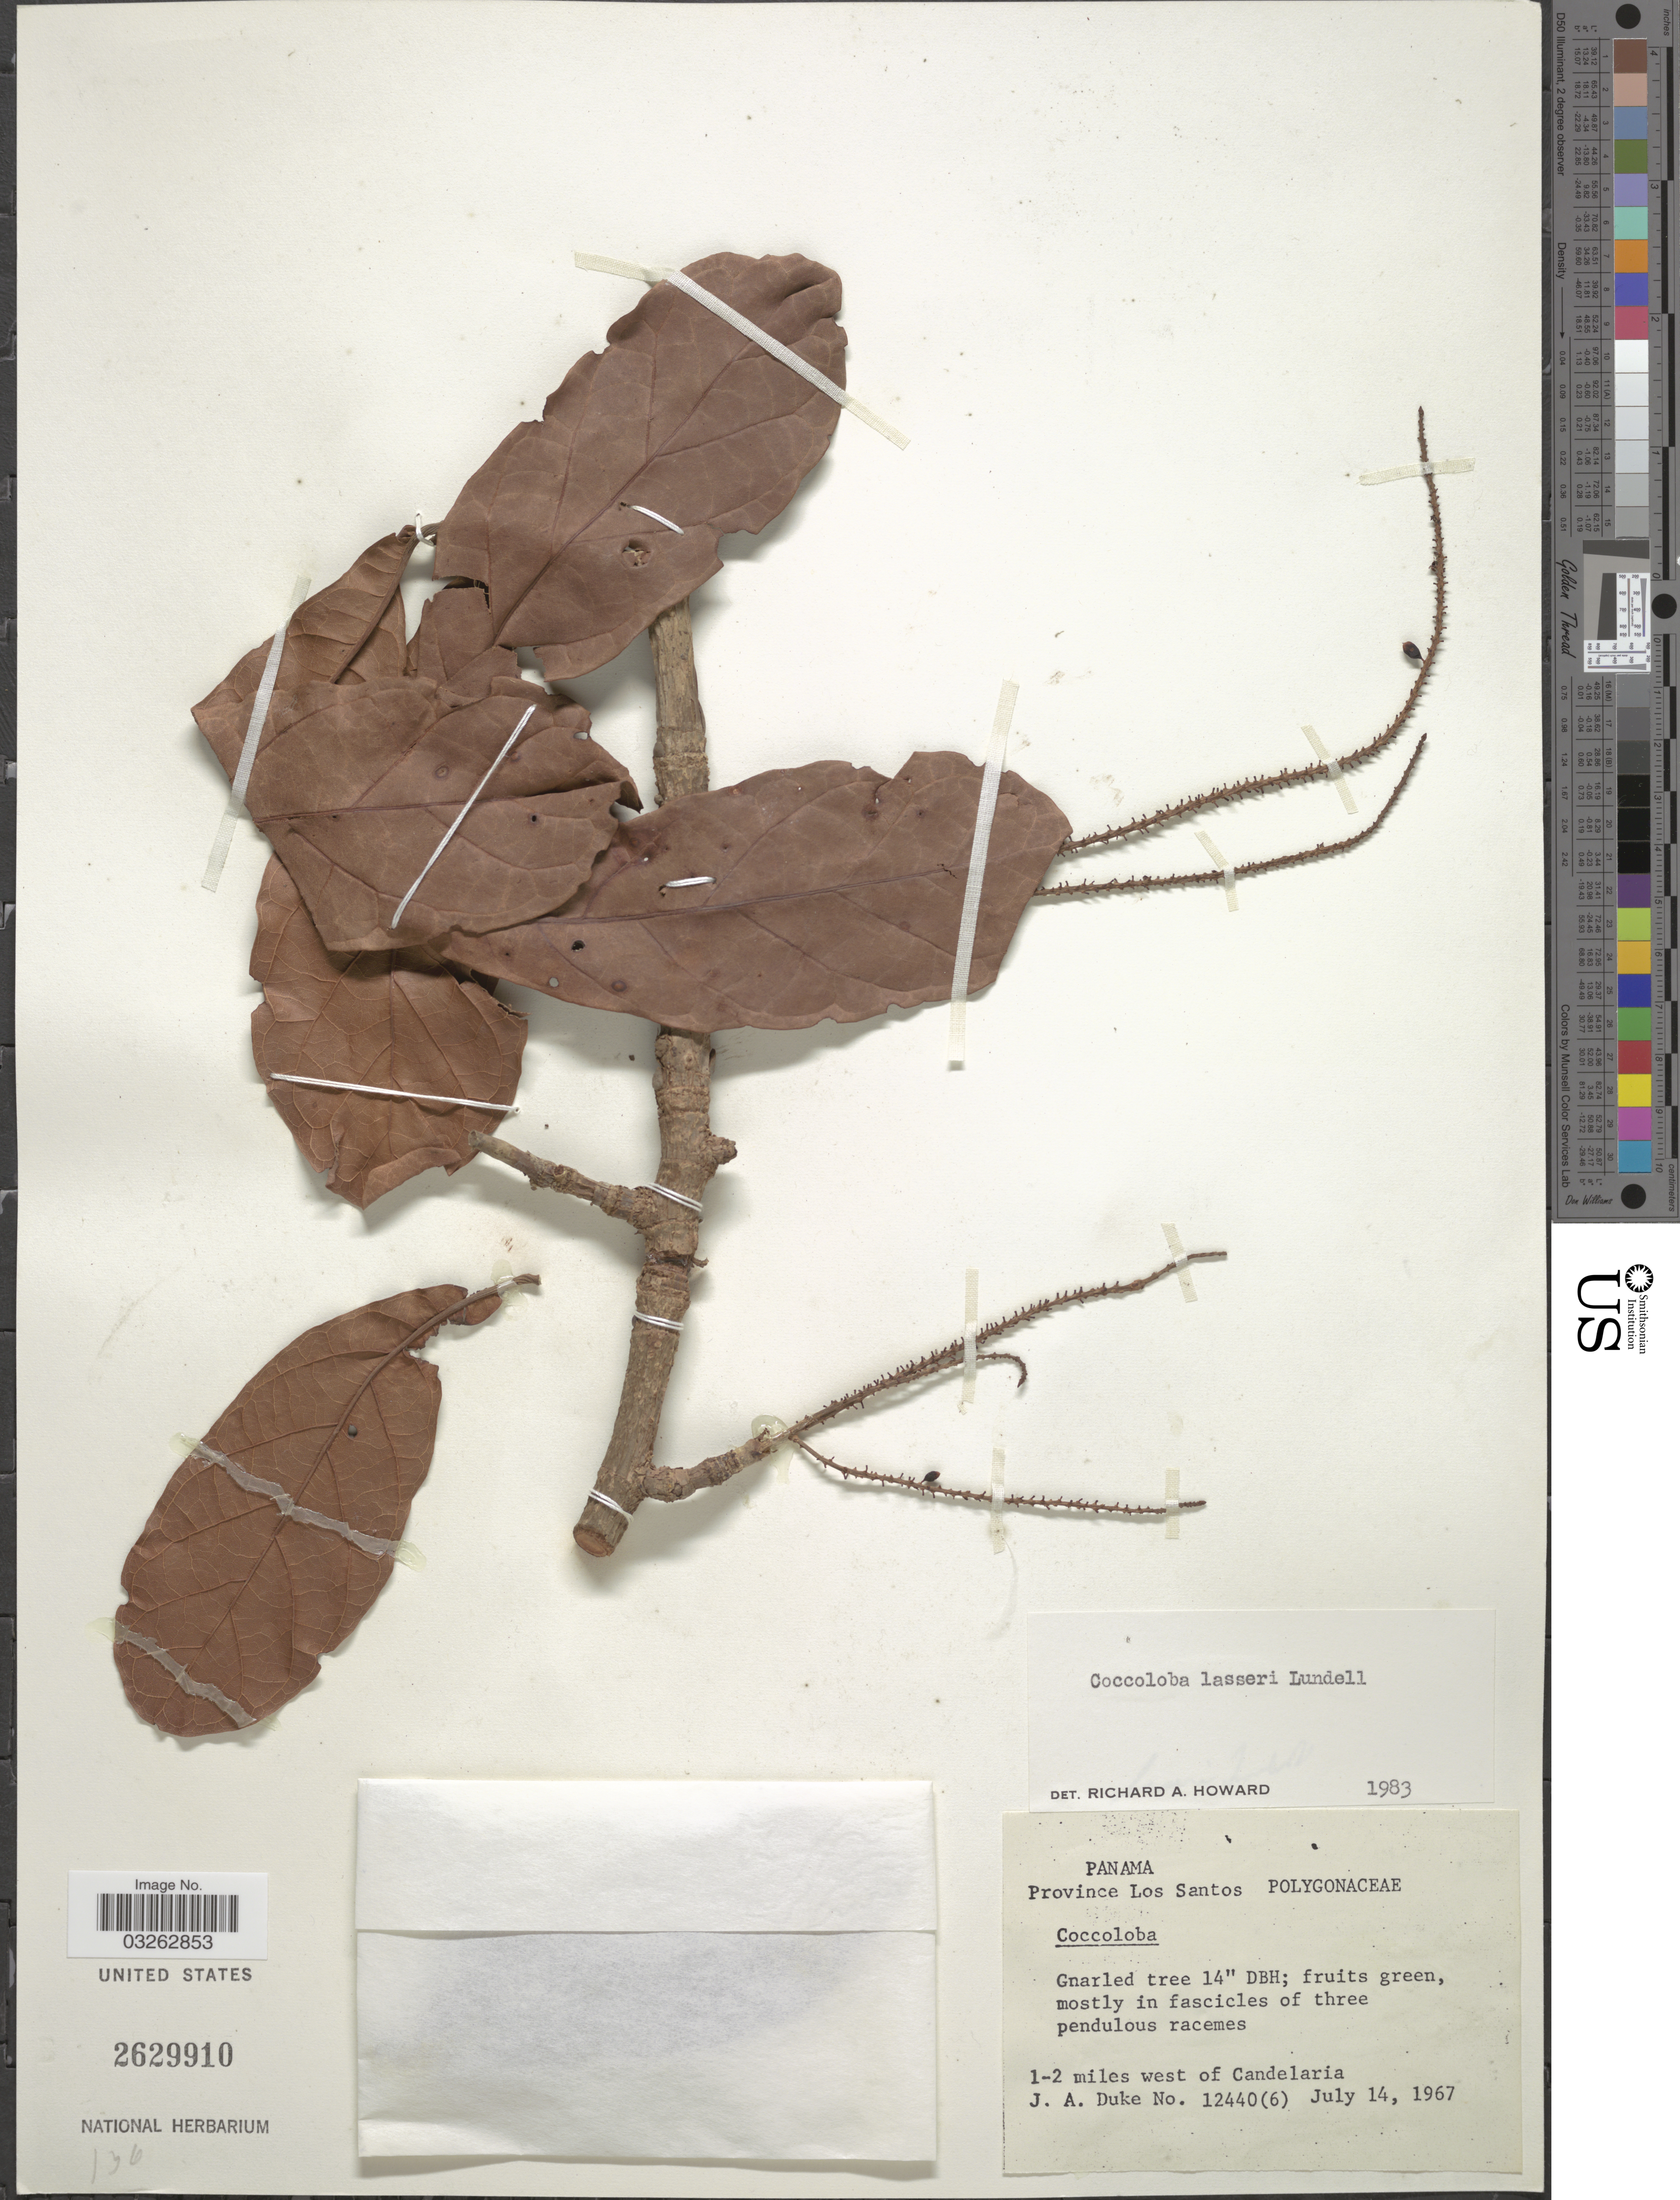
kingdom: Plantae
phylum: Tracheophyta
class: Magnoliopsida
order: Caryophyllales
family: Polygonaceae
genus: Coccoloba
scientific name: Coccoloba lasseri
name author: Lundell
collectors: J. A. Duke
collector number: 12440 (6)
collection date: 1967-07-14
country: Panama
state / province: Los Santos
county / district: Pocri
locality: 1-2 miles west of Candelaria.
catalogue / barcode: US 2629910